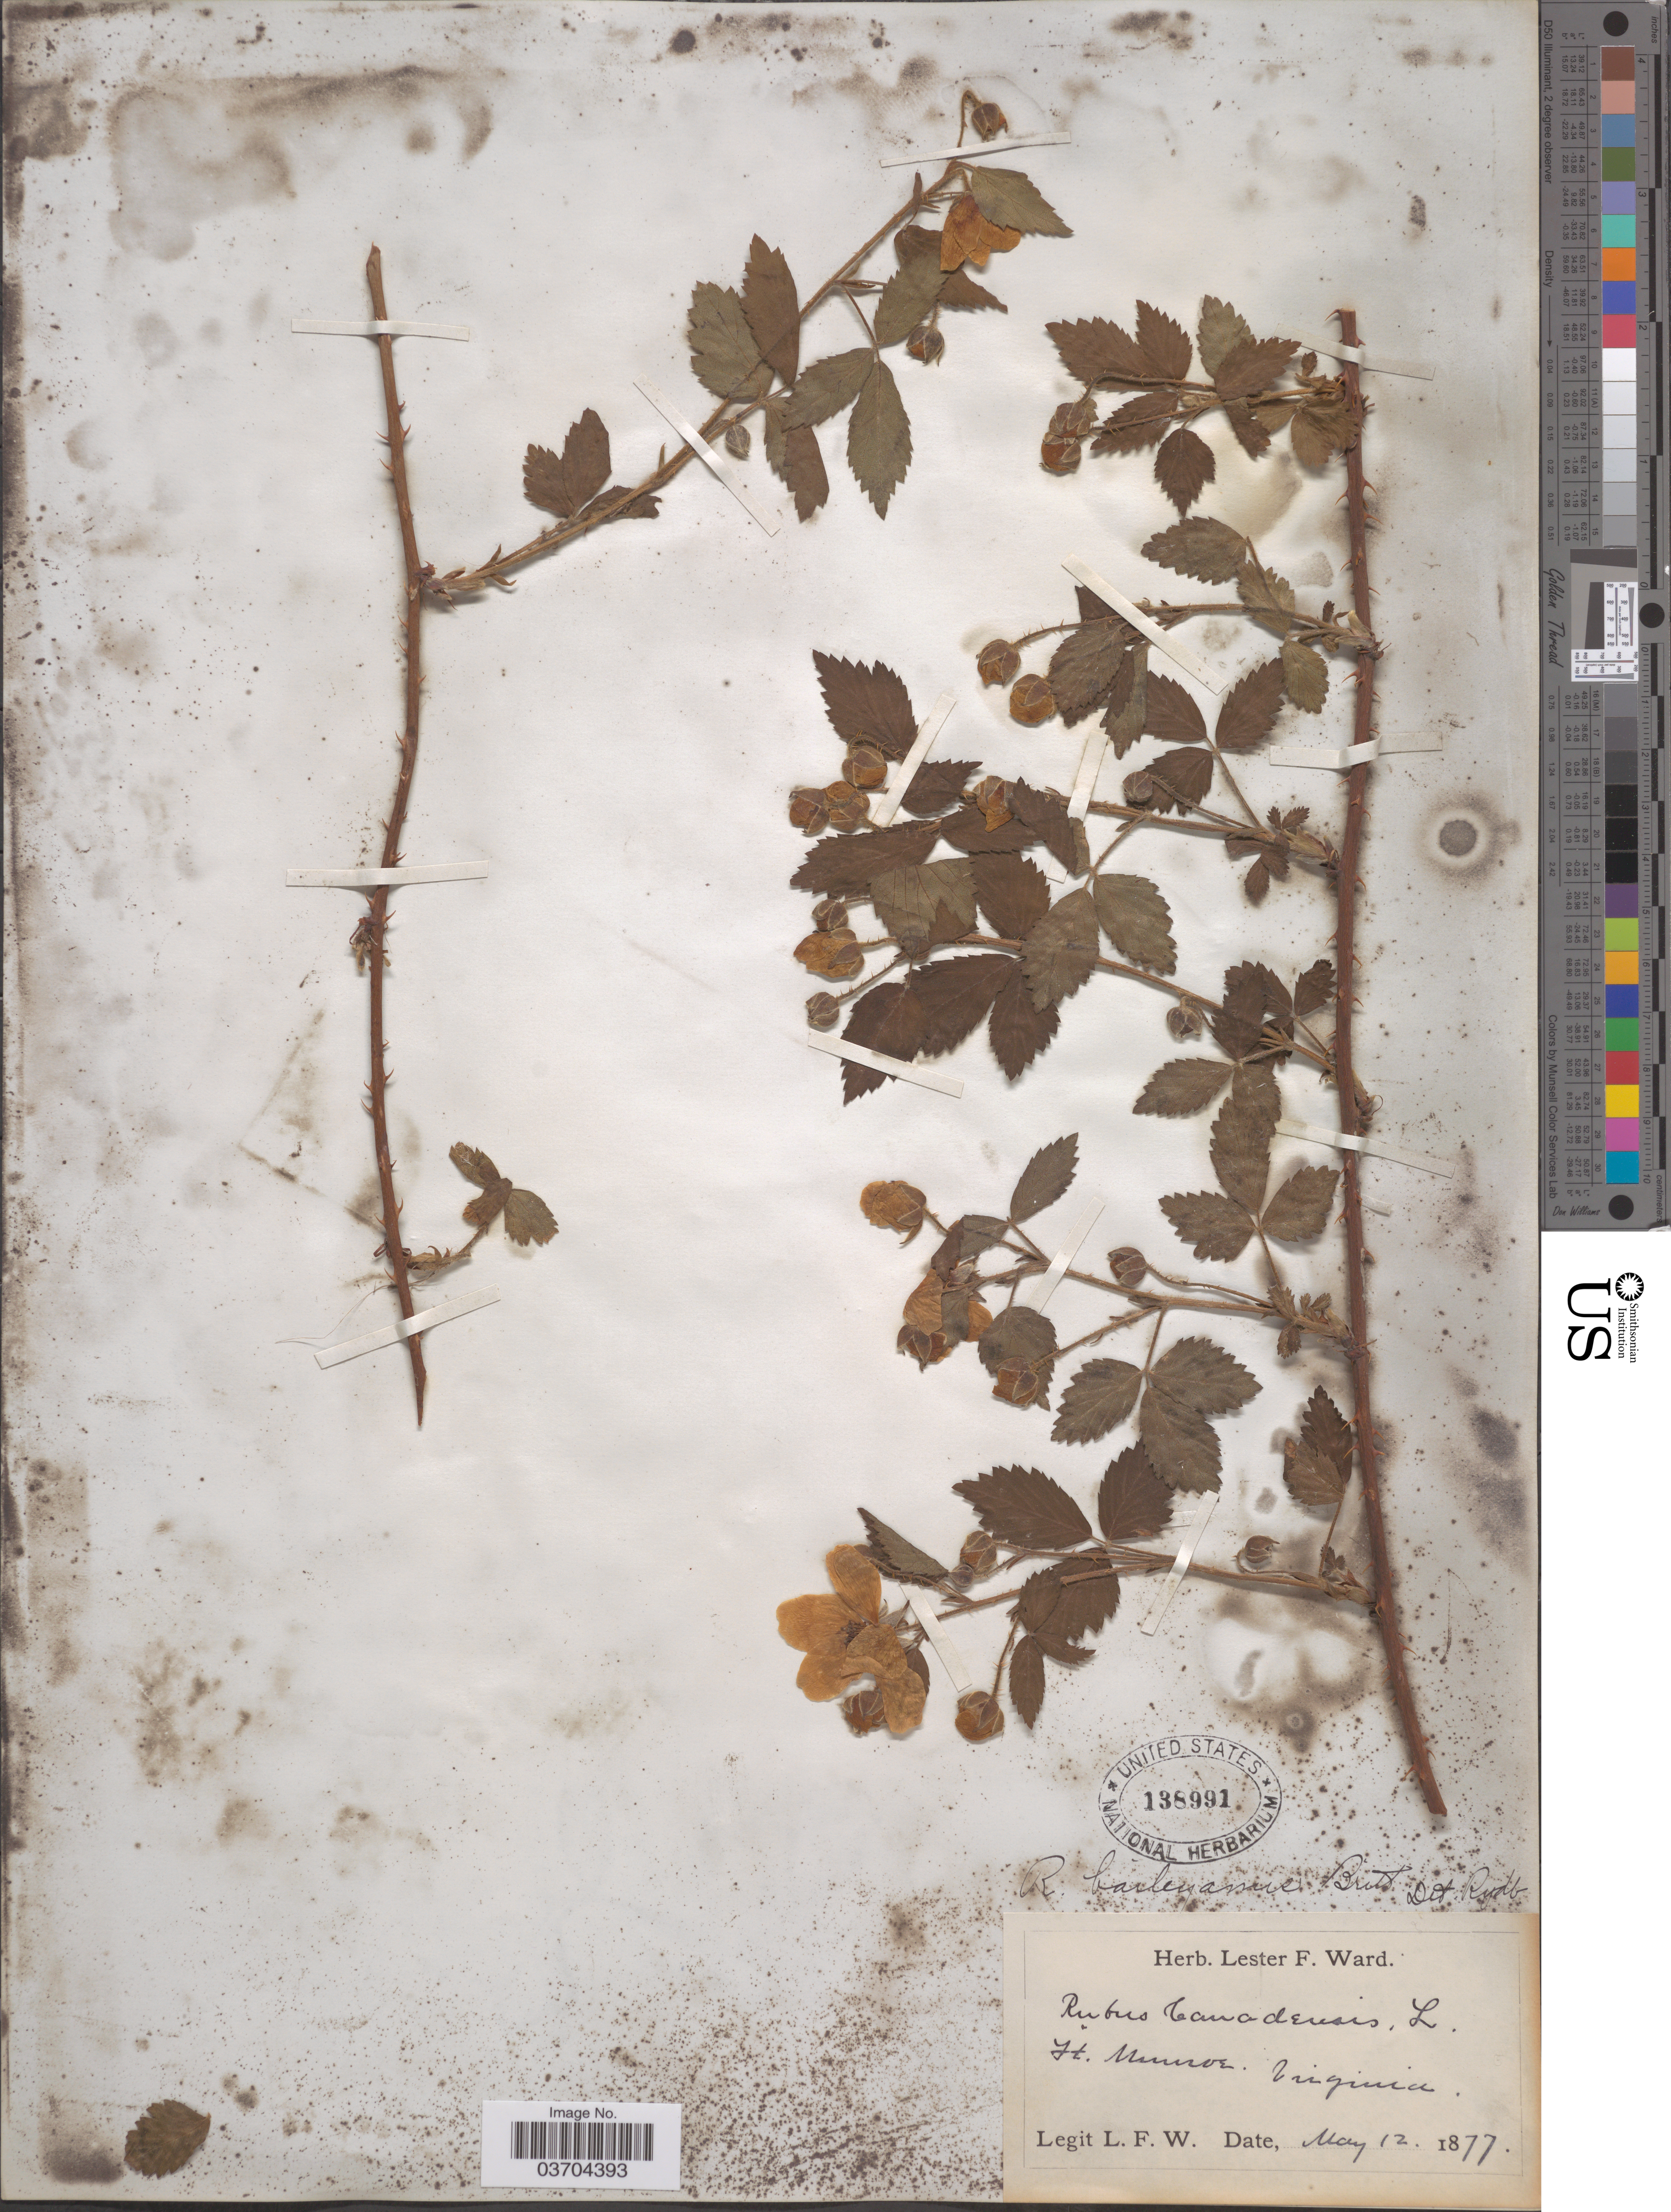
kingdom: Plantae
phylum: Tracheophyta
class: Magnoliopsida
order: Rosales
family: Rosaceae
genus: Rubus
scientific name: Rubus baileyanus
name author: Britton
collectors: L. F. Ward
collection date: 1877-05-12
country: United States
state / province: Virginia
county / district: City of Hampton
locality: Ft. Munroe.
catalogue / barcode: US 138991